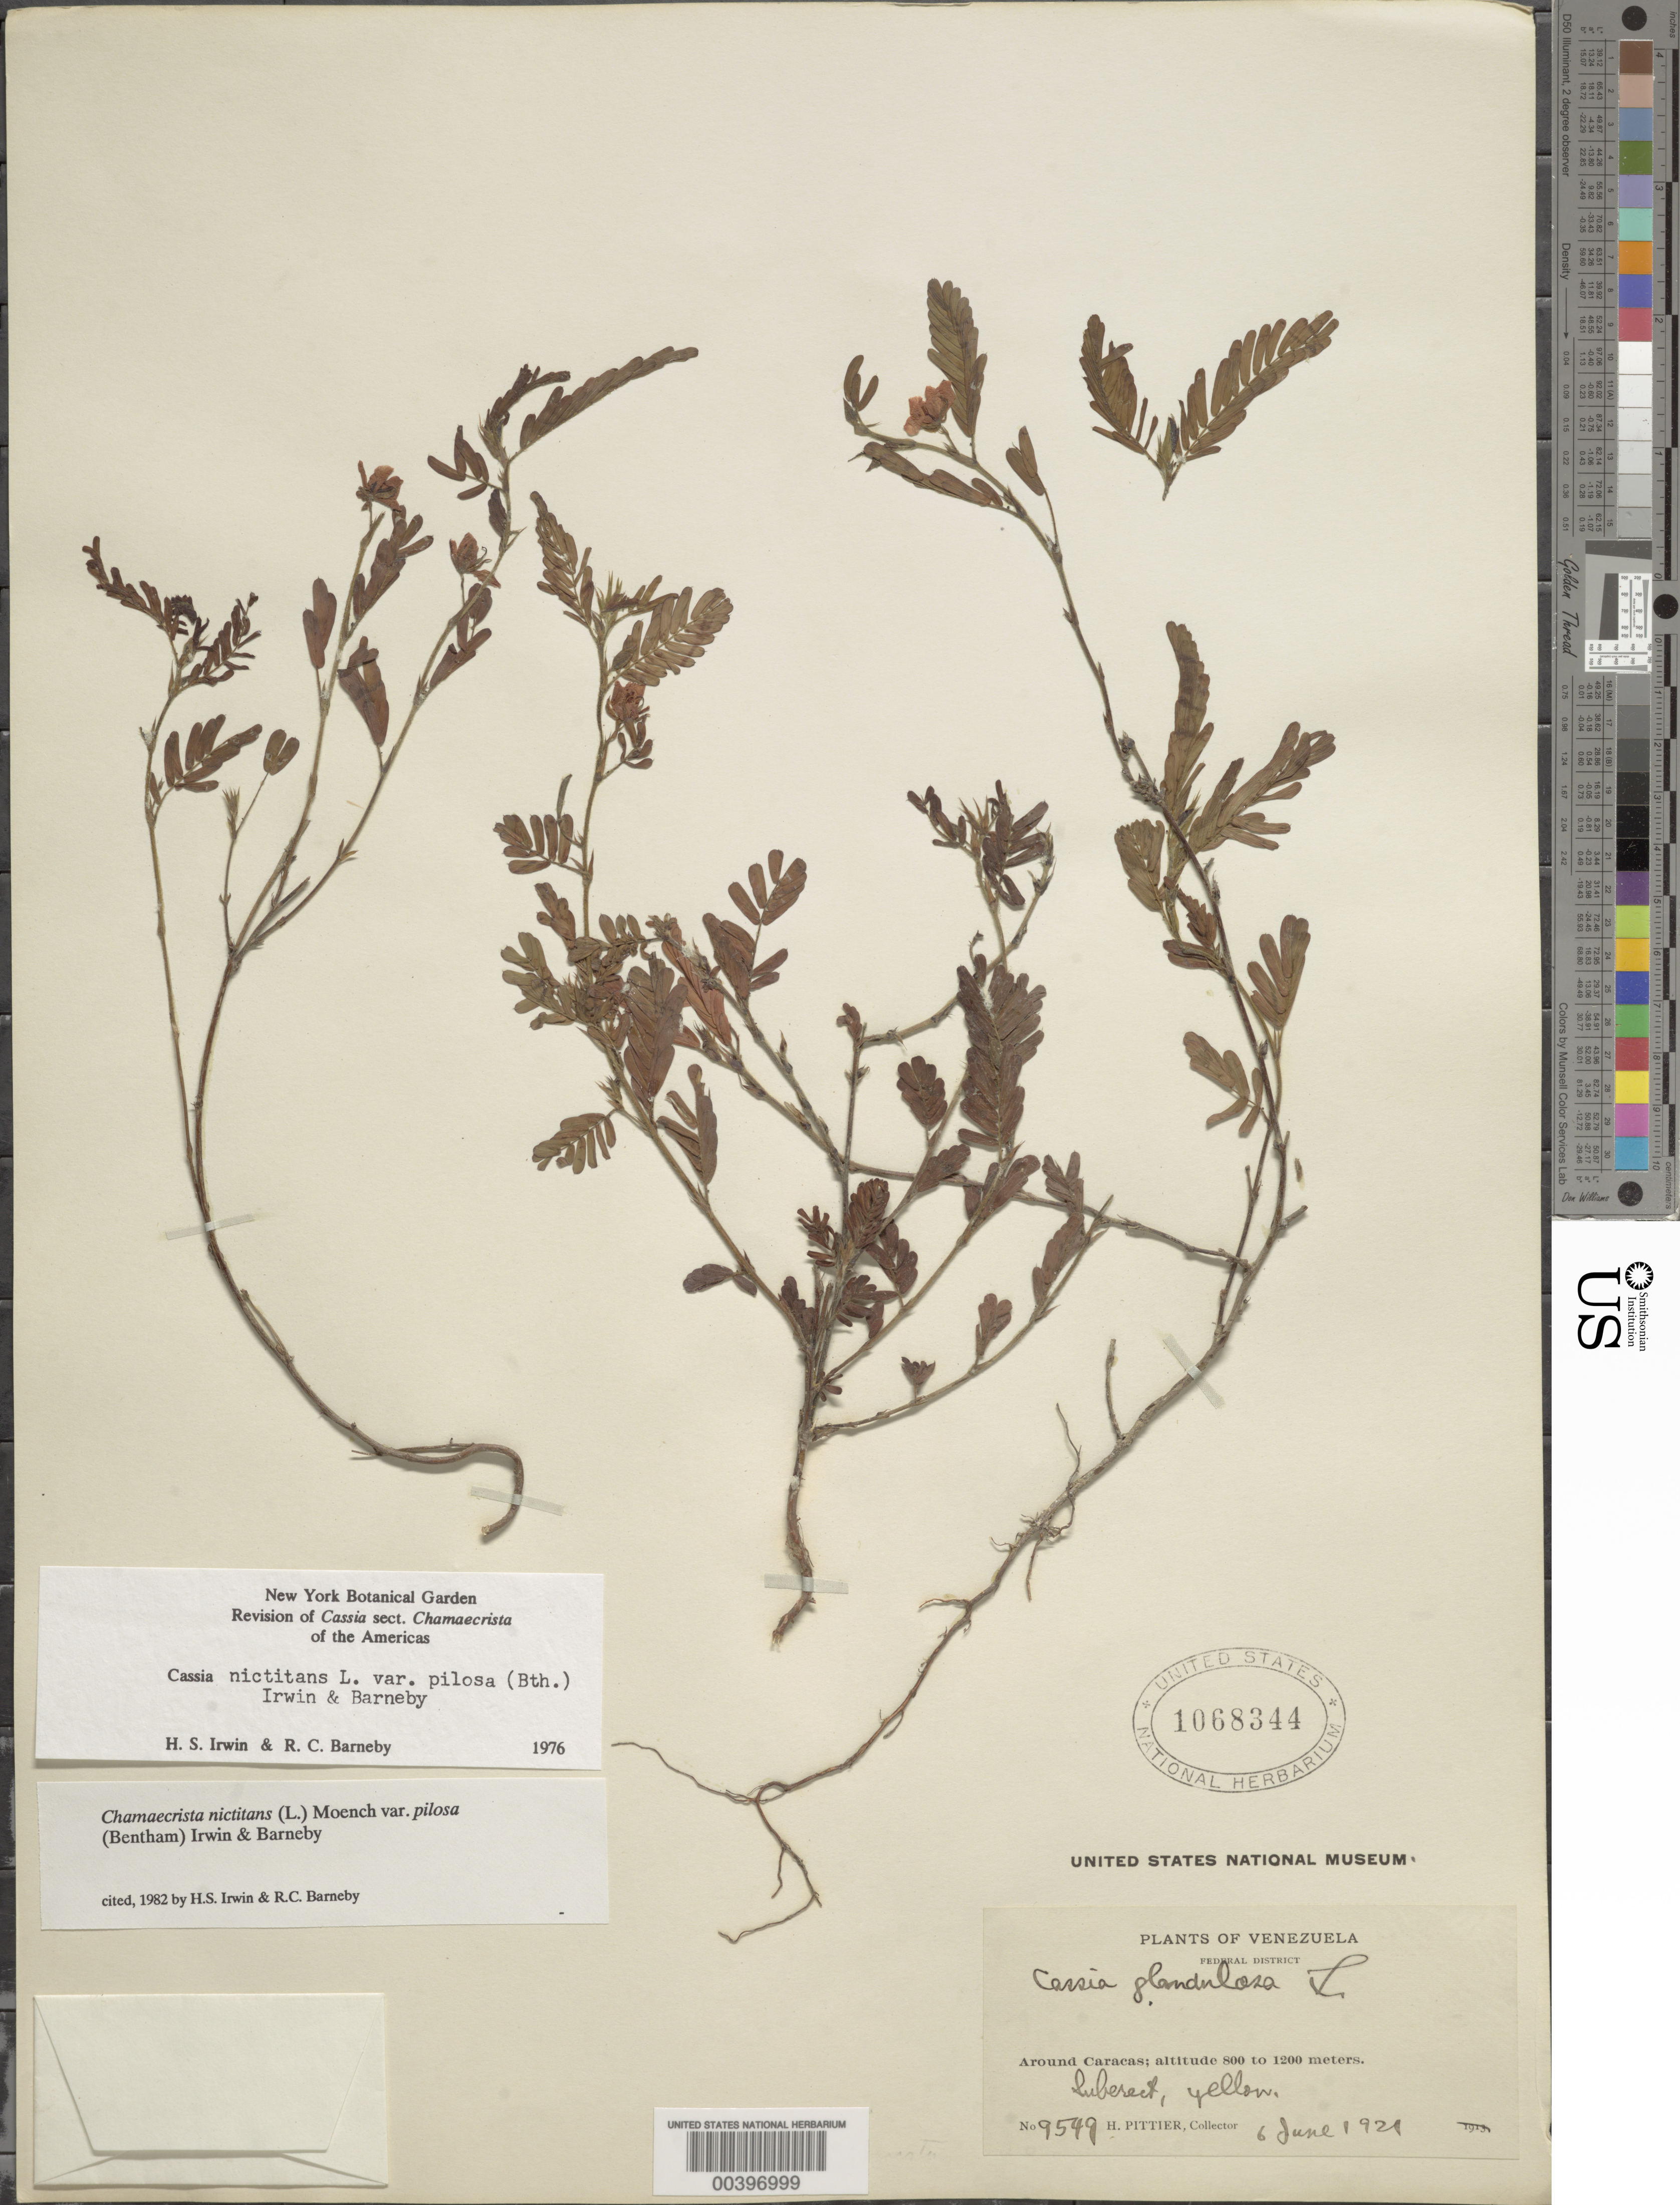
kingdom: Plantae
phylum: Tracheophyta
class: Magnoliopsida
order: Fabales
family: Fabaceae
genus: Chamaecrista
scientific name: Chamaecrista nictitans var. pilosa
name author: (Benth.) H.S. Irwin & Barneby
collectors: H. F. Pittier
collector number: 9549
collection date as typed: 06 Jun 1921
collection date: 1921-06-06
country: Venezuela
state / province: Distrito Federal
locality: Around caracas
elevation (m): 800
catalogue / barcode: US 1068344